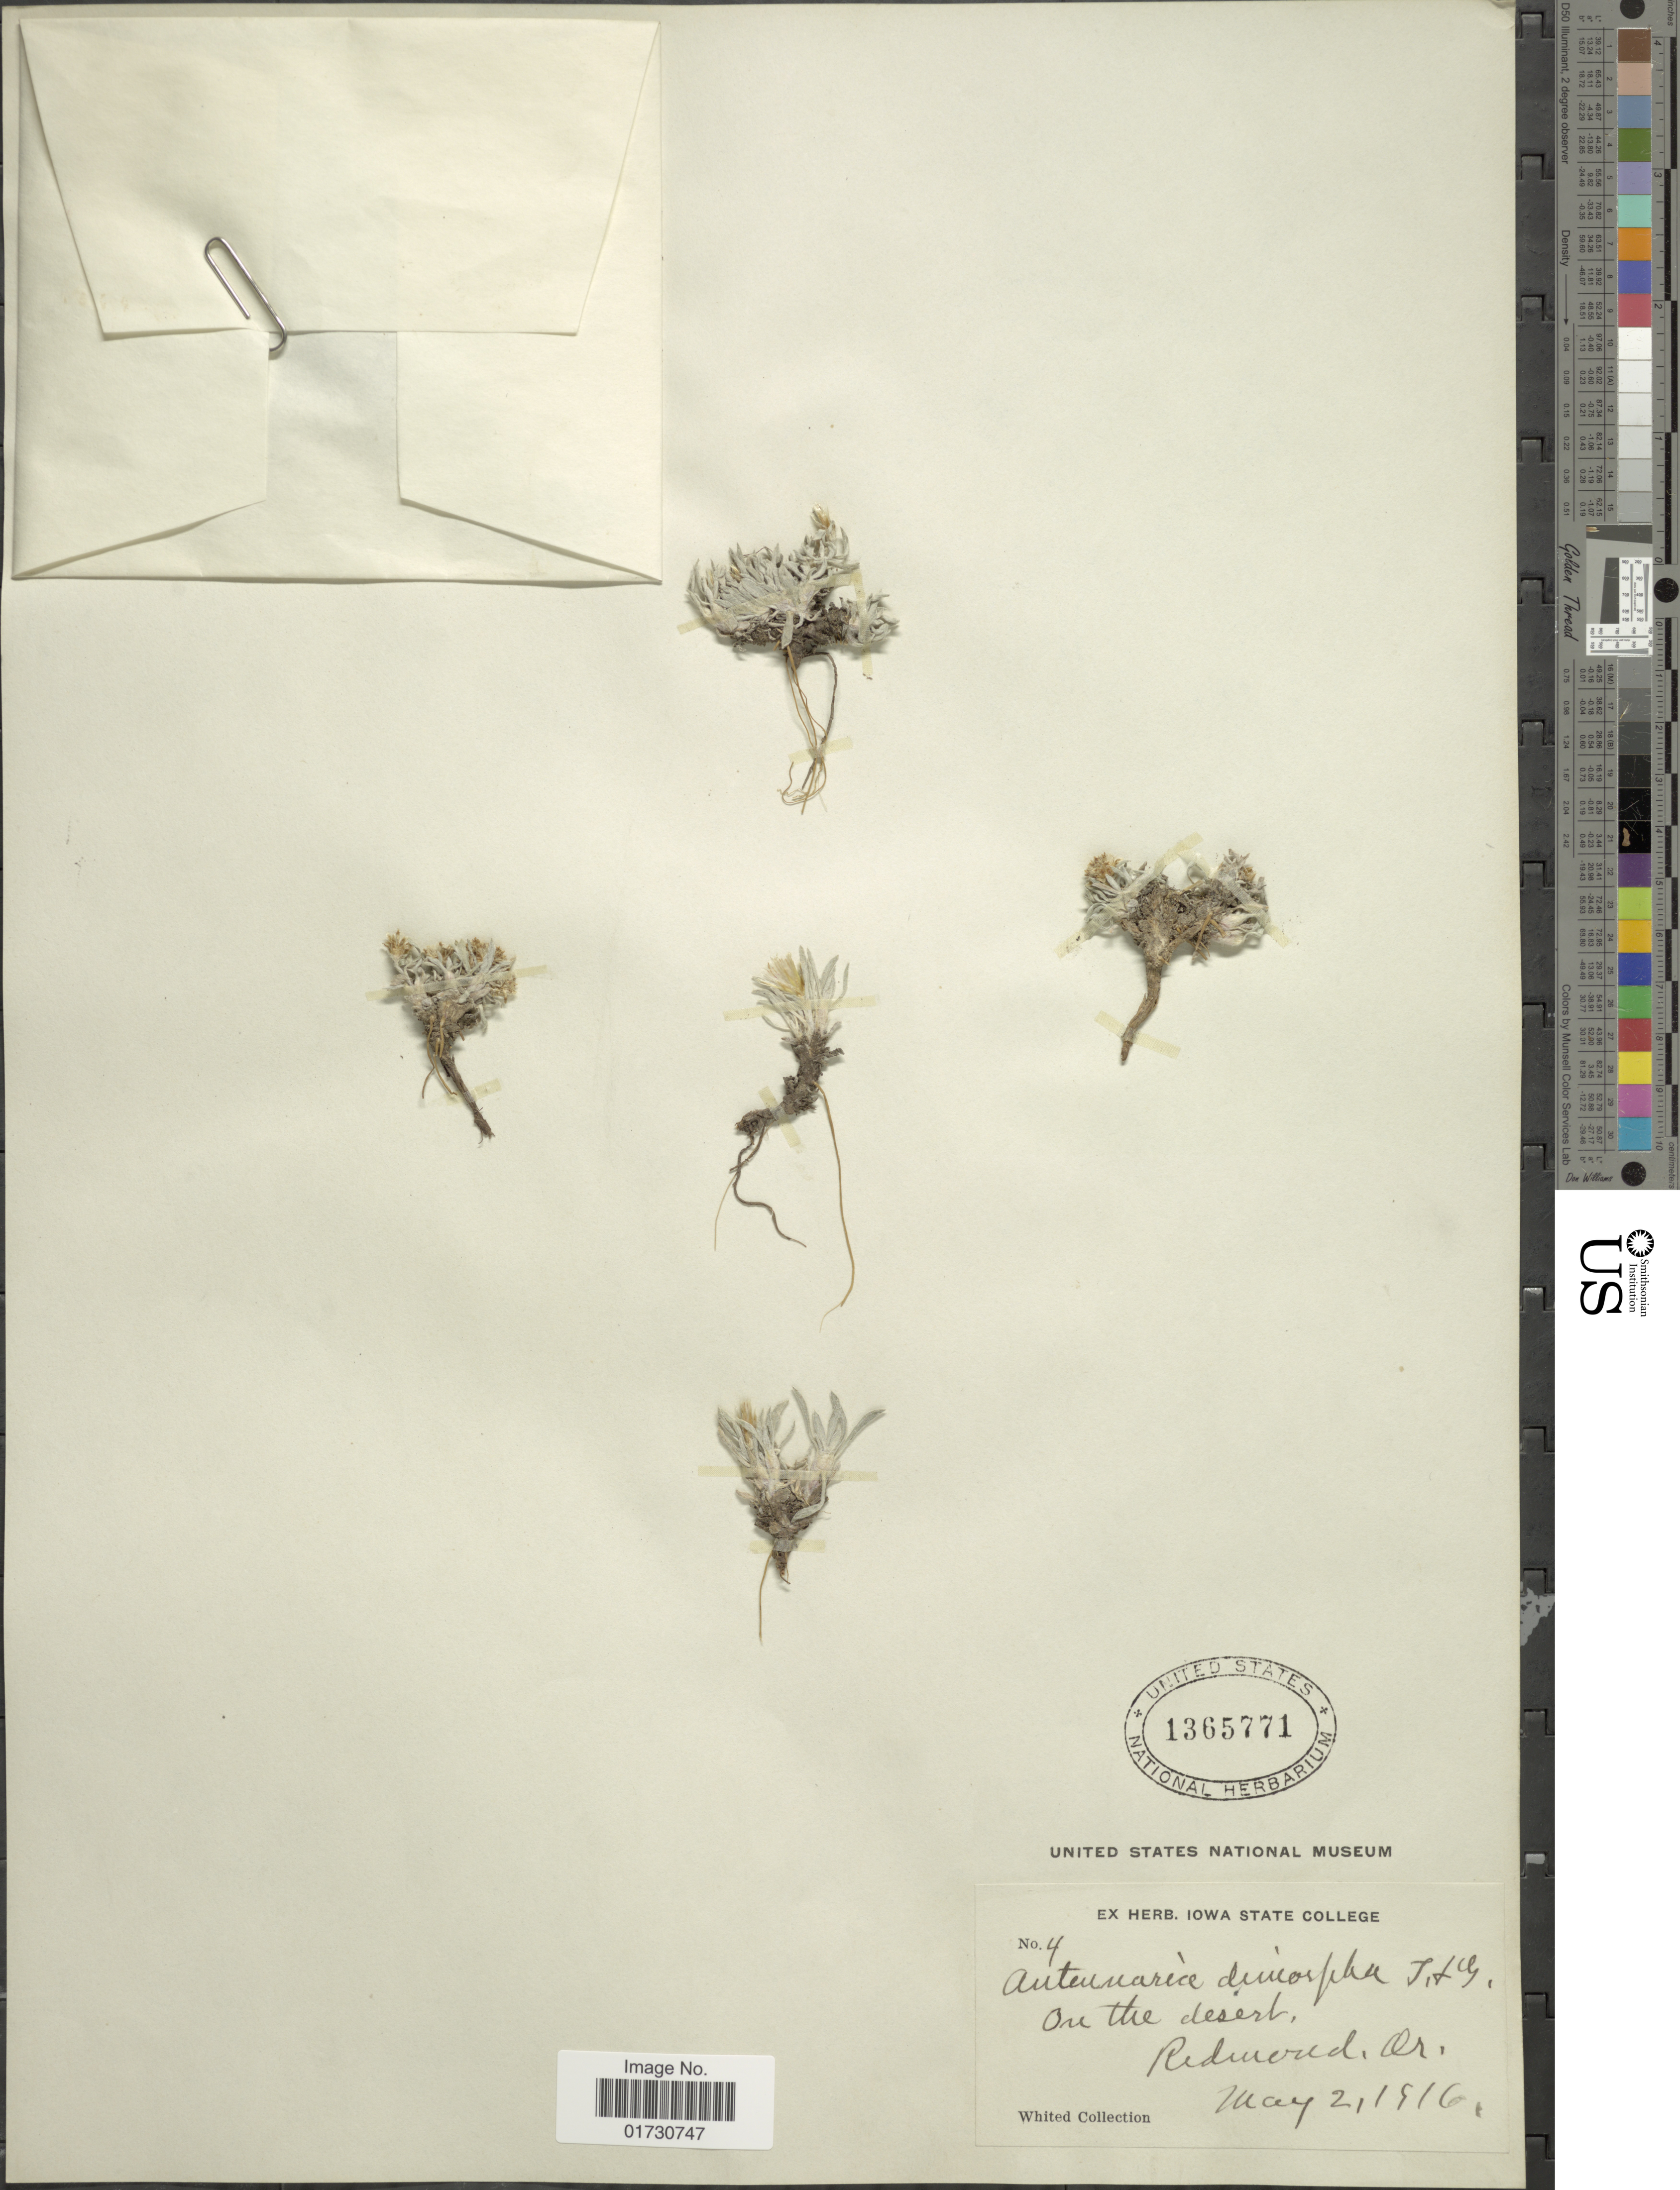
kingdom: Plantae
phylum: Tracheophyta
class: Magnoliopsida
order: Asterales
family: Asteraceae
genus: Antennaria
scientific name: Antennaria dimorpha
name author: (Nutt.) Torr. & A. Gray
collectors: Whited Collection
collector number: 4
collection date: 1916-05-02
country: United States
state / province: Oregon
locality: On the desert, Redwoud, Or.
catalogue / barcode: US 1365771